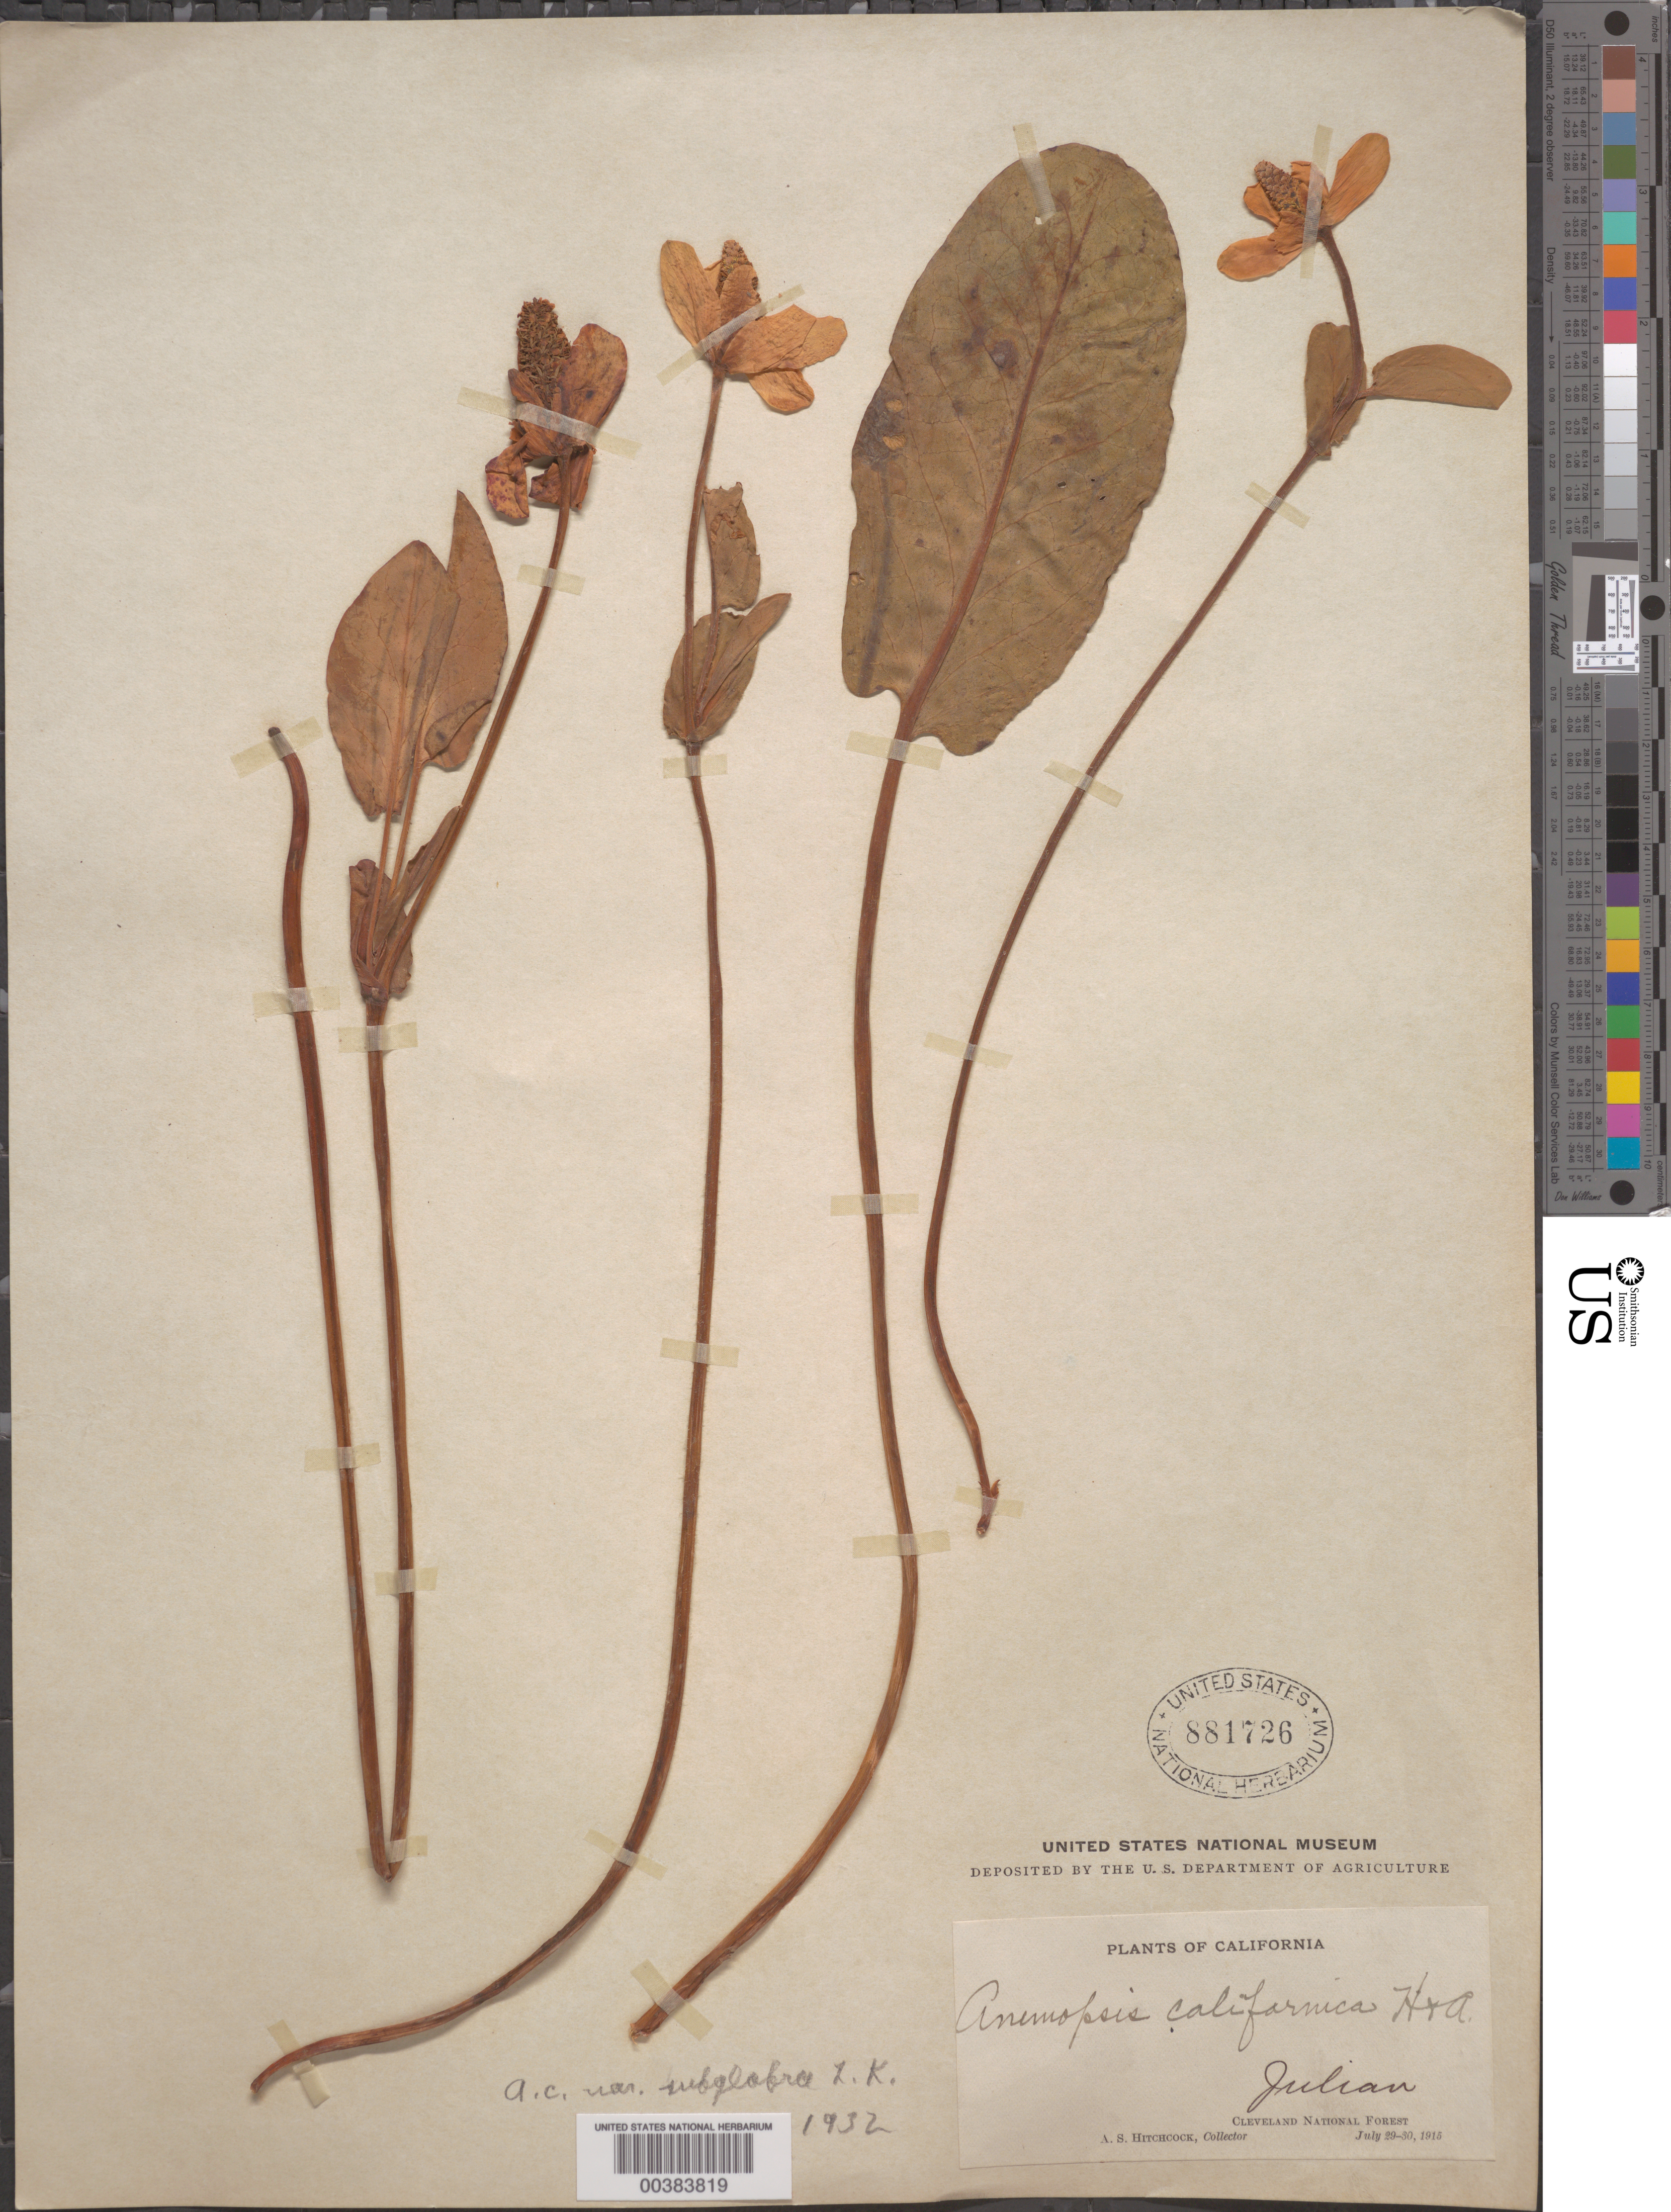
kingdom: Plantae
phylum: Tracheophyta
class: Magnoliopsida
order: Piperales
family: Saururaceae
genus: Anemopsis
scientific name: Anemopsis californica var. subglabra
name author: Kelso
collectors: A. S. Hitchcock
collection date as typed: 29 Jul 1915 to 30 Jul 1915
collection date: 1915-07-29/1915-07-30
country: United States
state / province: California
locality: Julian, cleveland nat'l forest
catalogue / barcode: US 881726